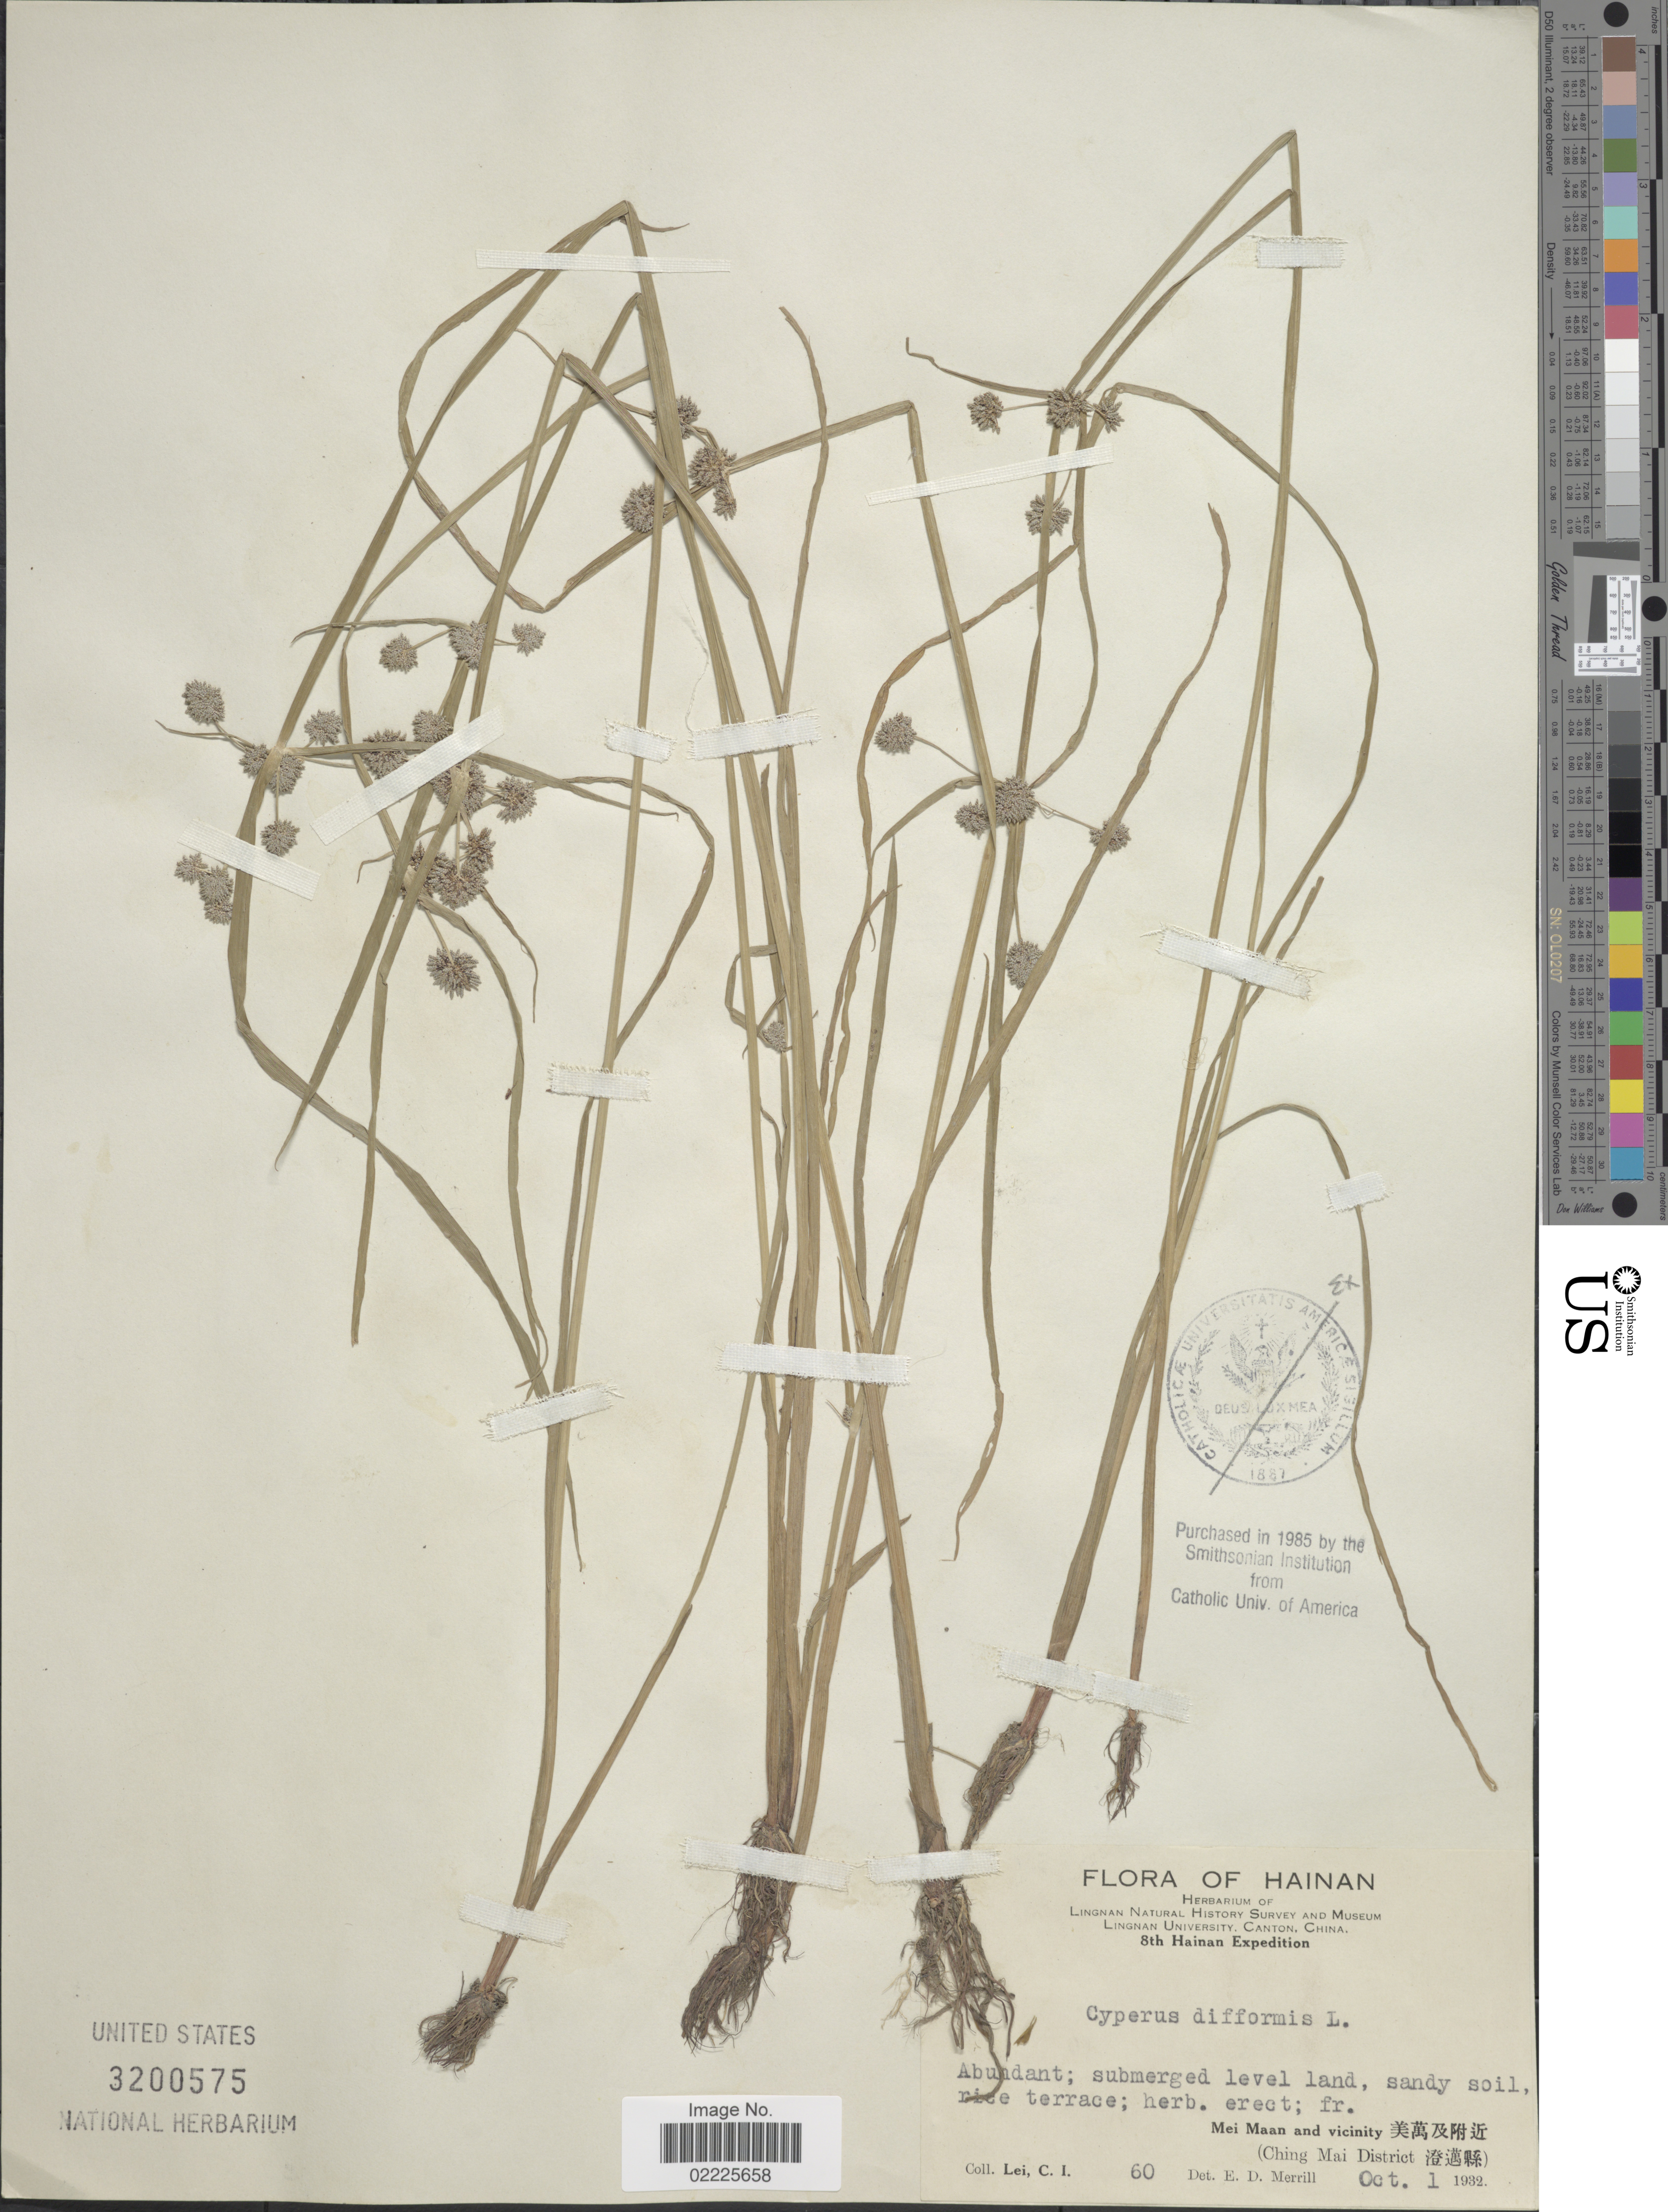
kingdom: Plantae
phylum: Tracheophyta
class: Liliopsida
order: Poales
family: Cyperaceae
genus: Cyperus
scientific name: Cyperus difformis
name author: L.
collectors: C. I. Lei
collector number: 60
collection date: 1932-10-01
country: China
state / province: Hainan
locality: Mei Maan and vicinity (Ching Mai District).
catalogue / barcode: US 3200575